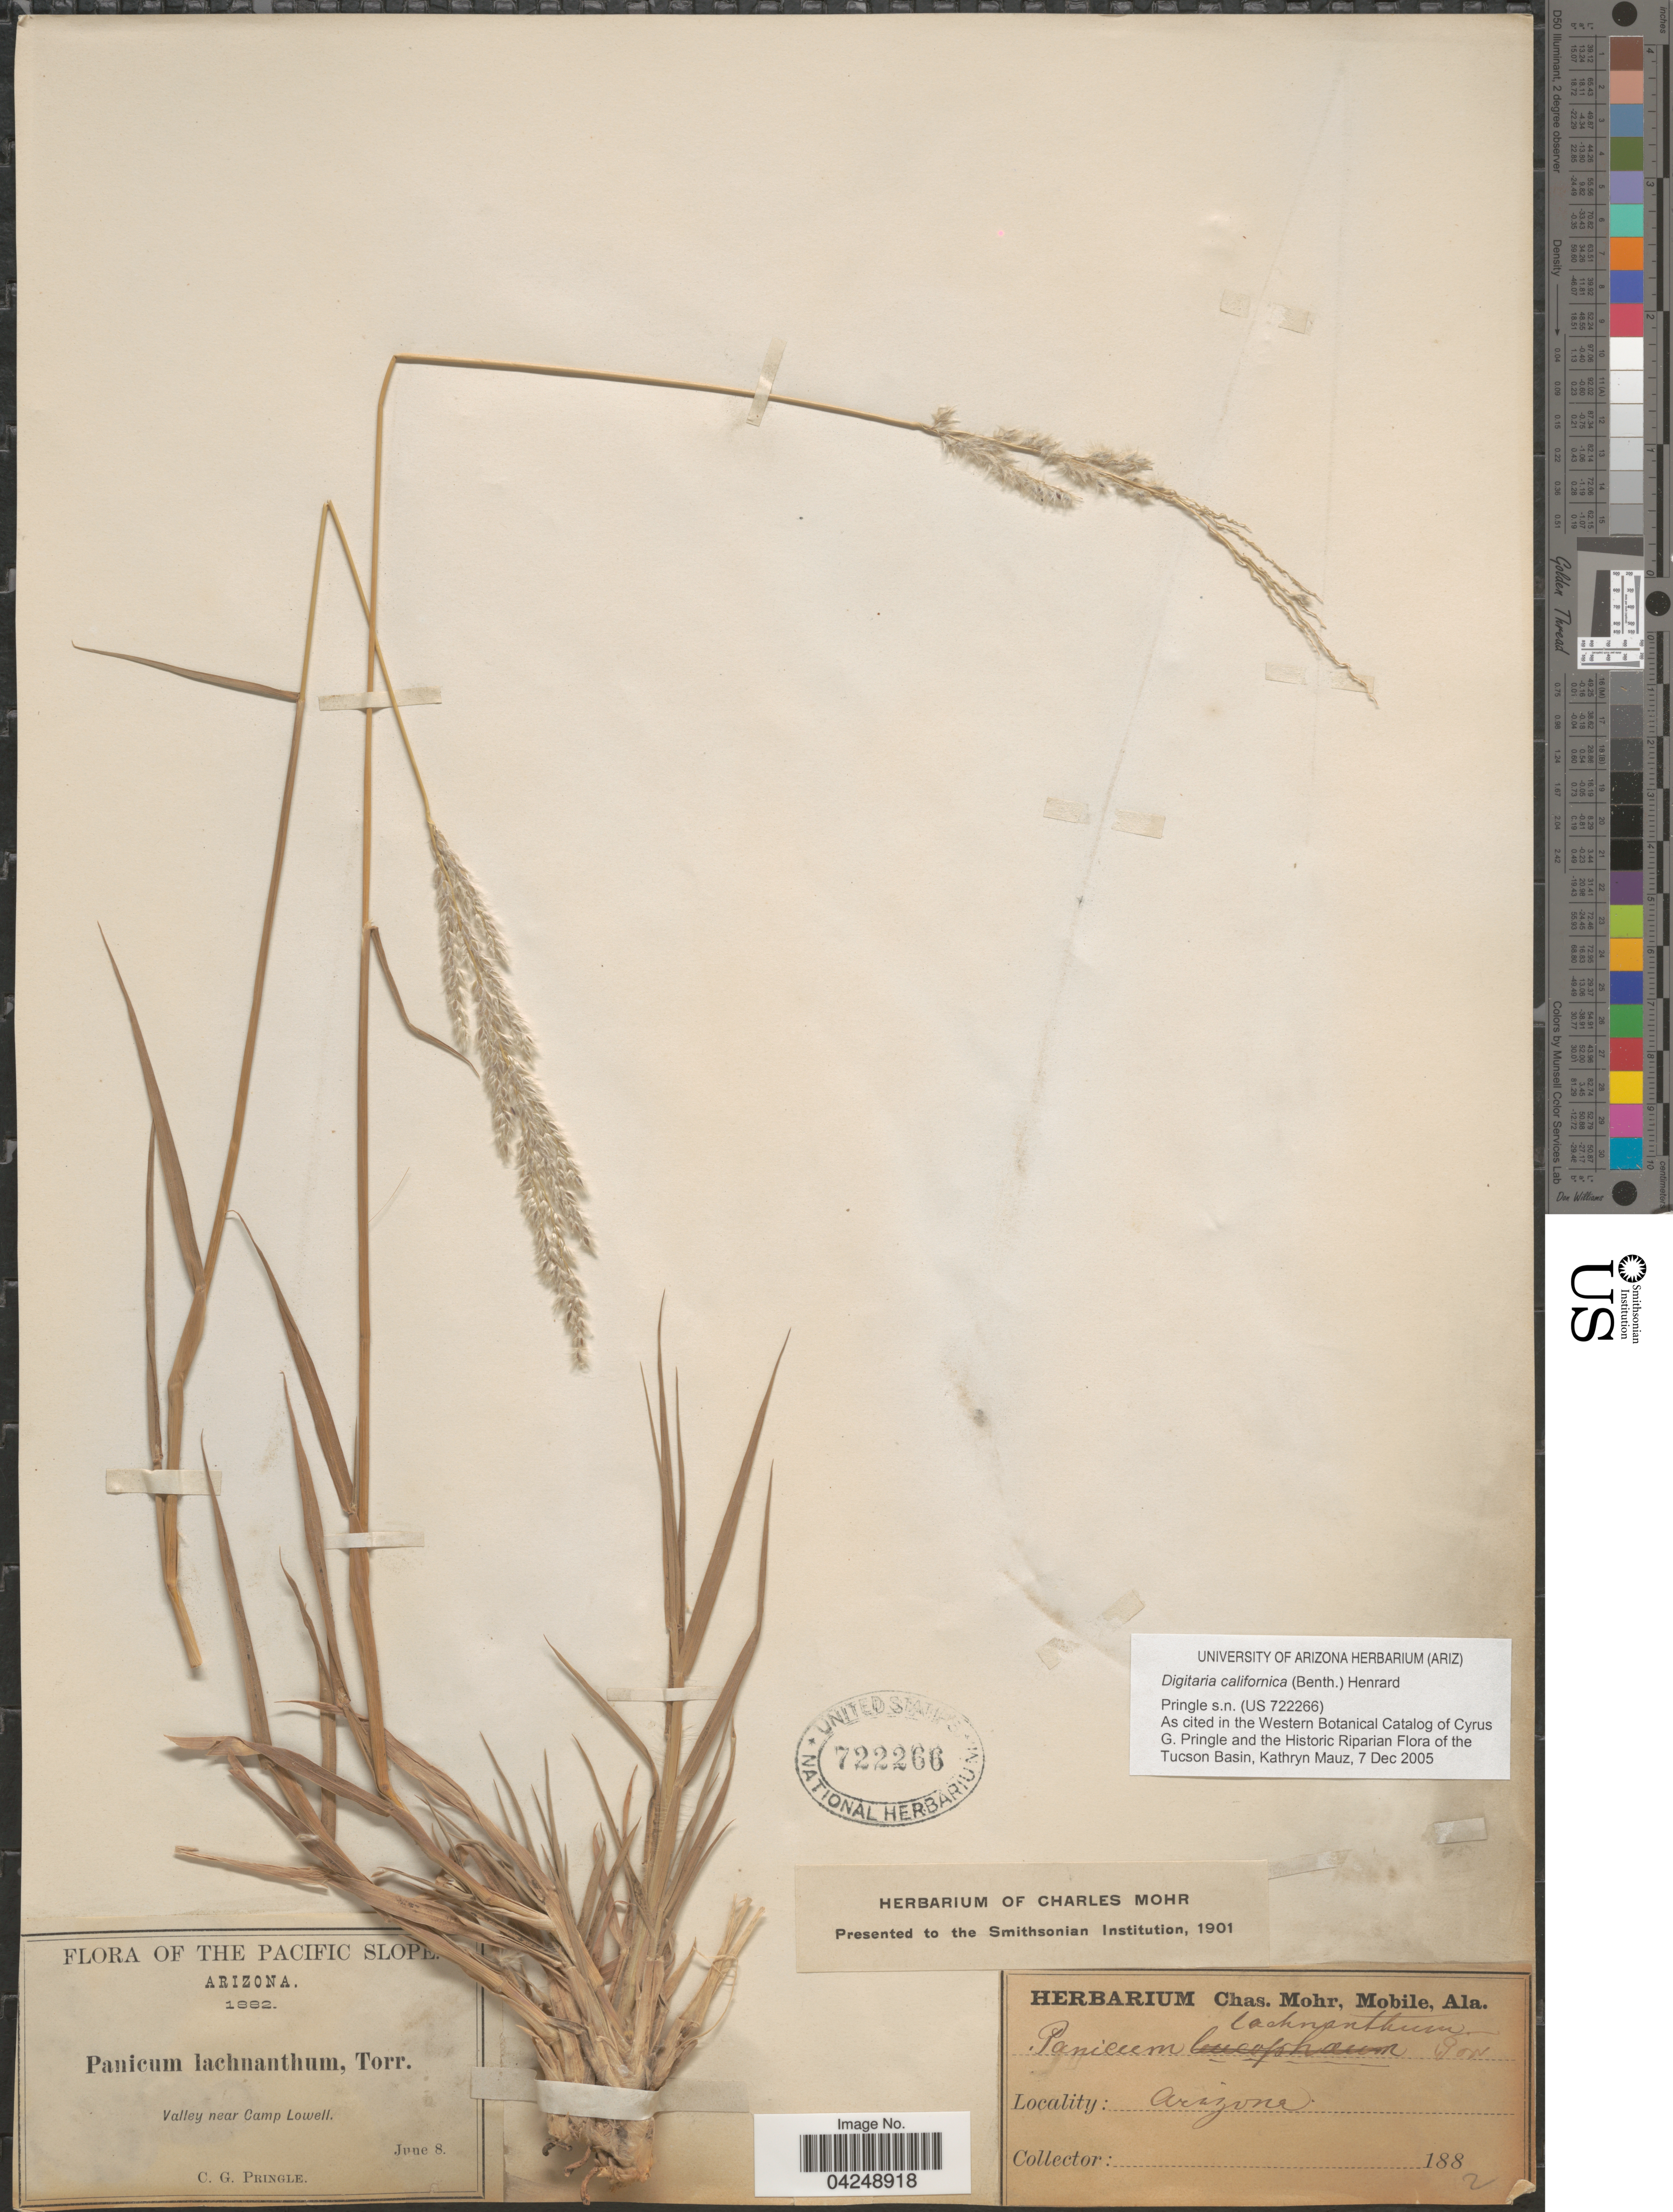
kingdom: Plantae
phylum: Tracheophyta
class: Liliopsida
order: Poales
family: Poaceae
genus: Digitaria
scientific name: Digitaria californica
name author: (Benth.) Henr.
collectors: C. G. Pringle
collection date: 1882-06-08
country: United States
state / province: Arizona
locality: The Pacific Slope. Valley near Camp Lowell.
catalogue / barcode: US 722266